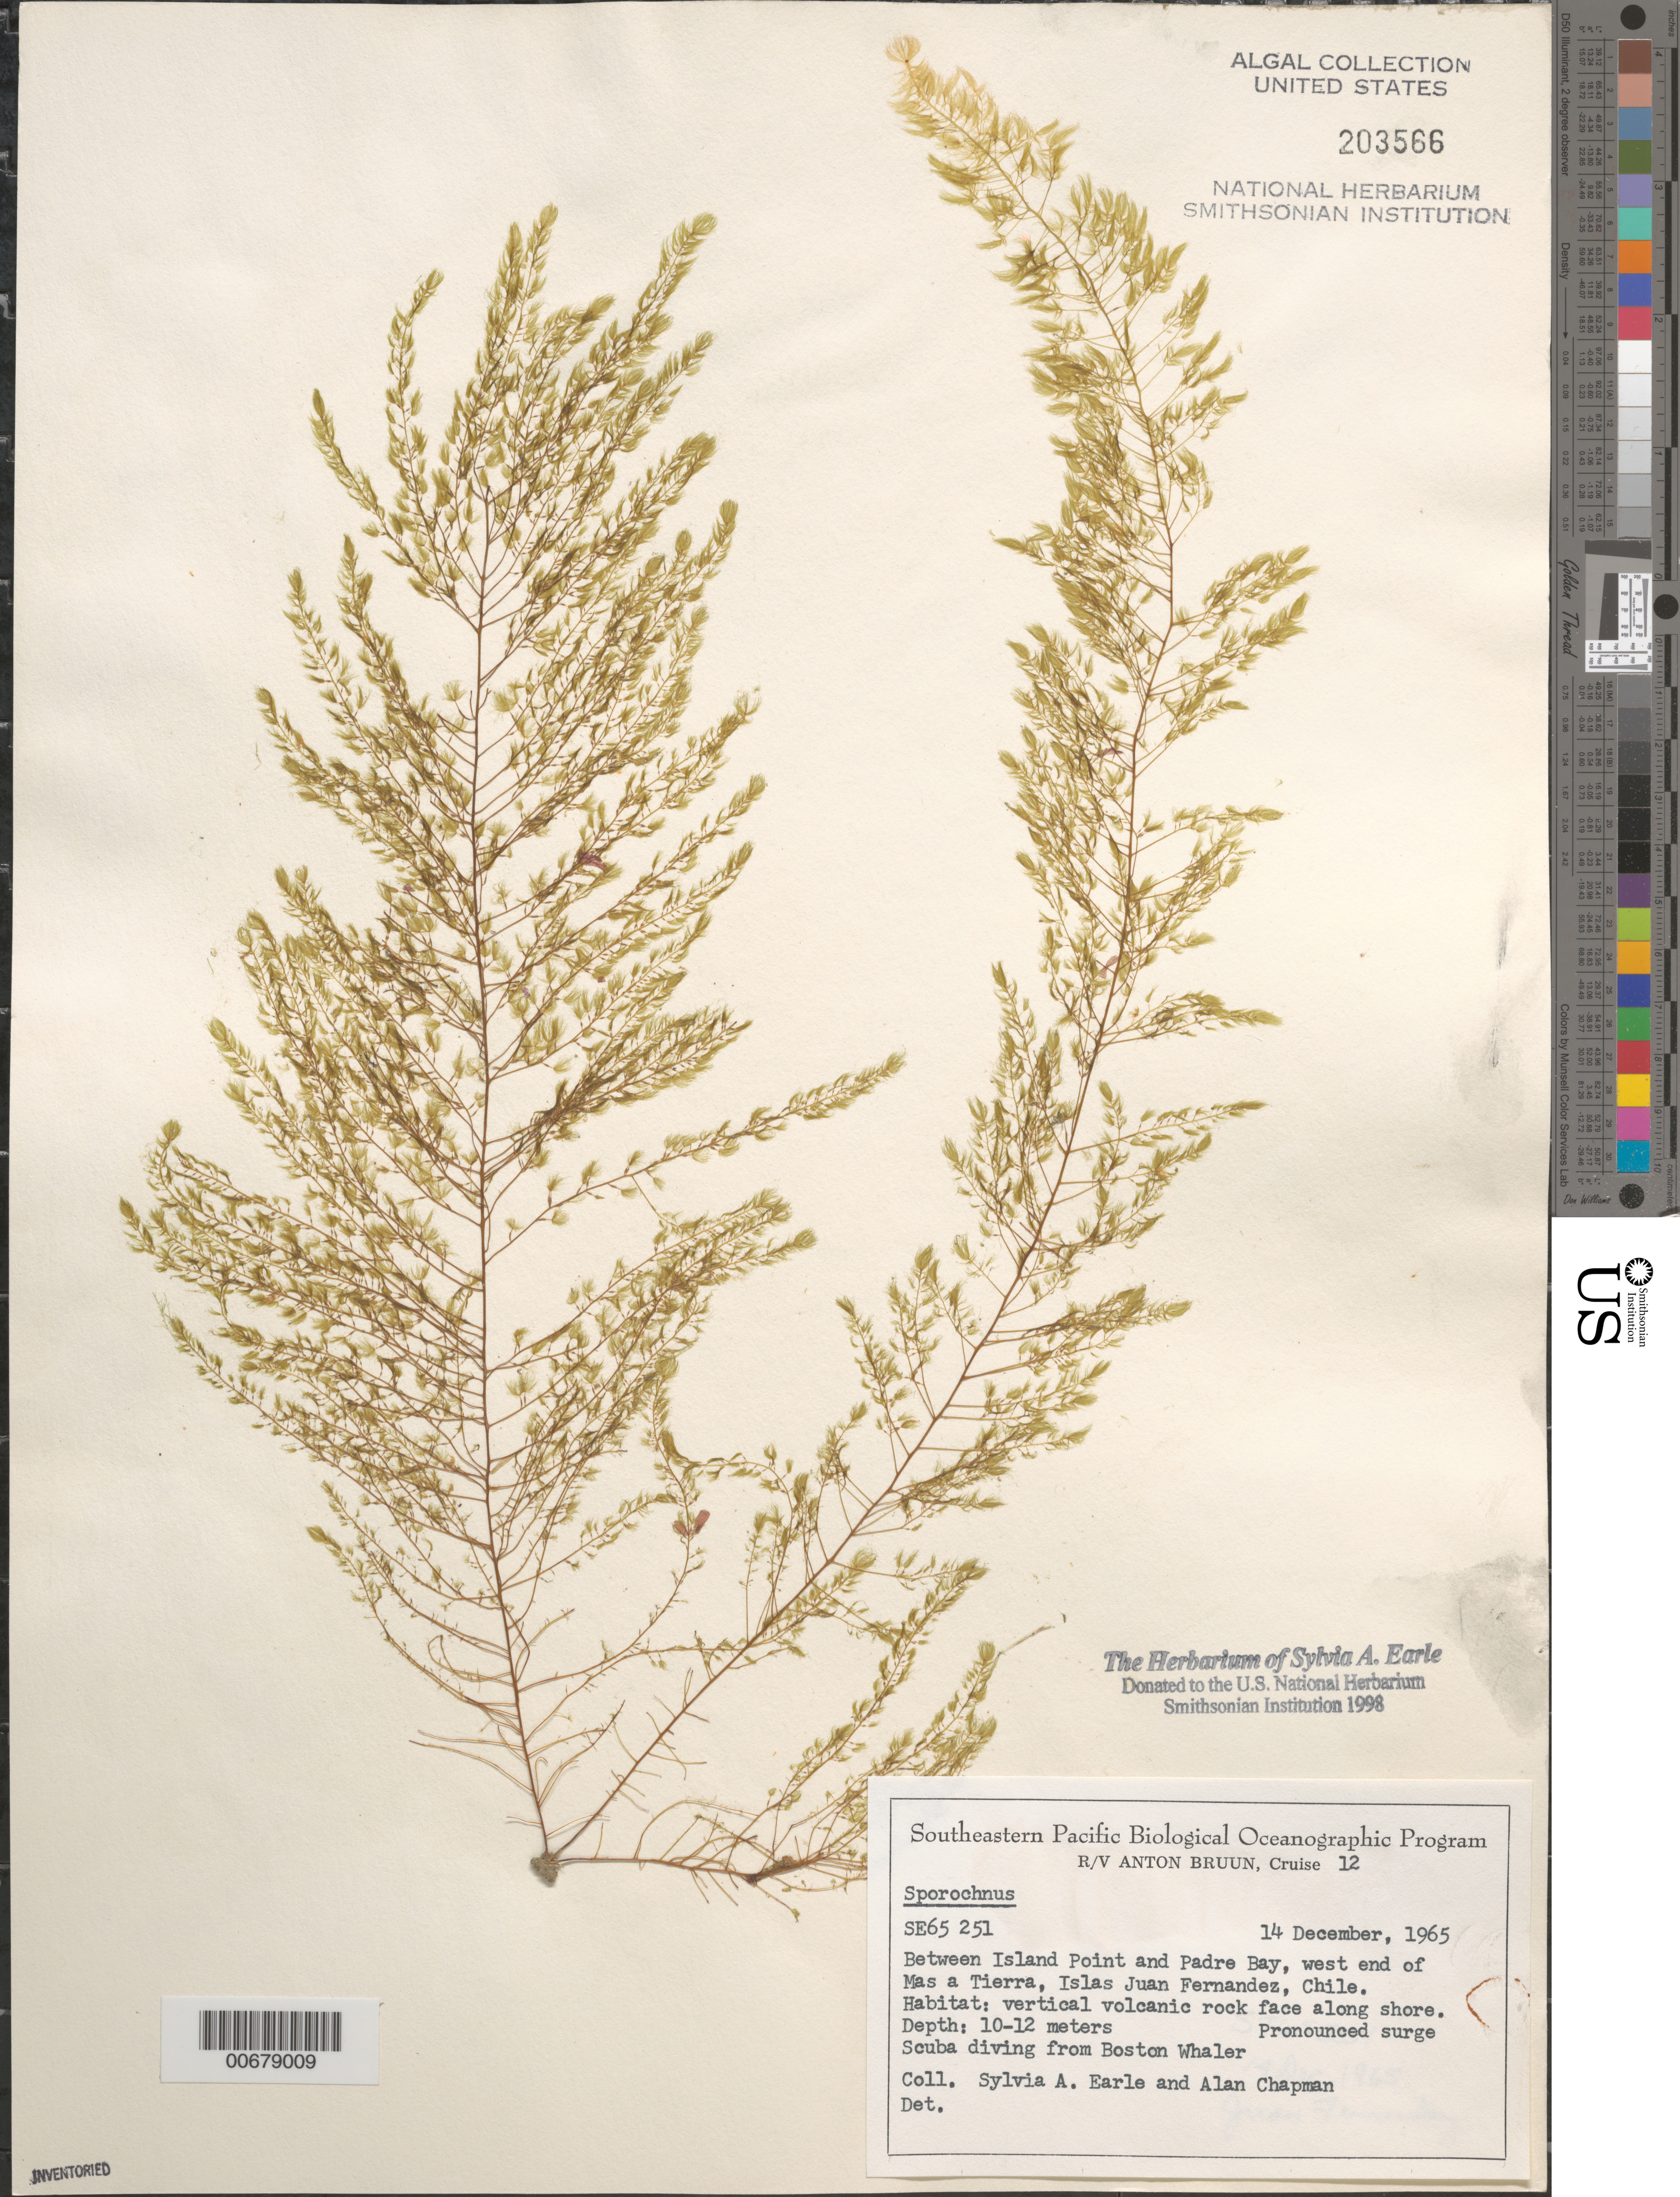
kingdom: Chromista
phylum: Ochrophyta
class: Phaeophyceae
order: Sporochnales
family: Sporochnaceae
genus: Sporochnus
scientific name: Sporochnus sp.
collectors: S. A. Earle & A. Chapman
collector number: SE 65251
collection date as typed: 14 Dec 1965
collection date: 1965-12-14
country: Chile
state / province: Valparaíso (V)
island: Isla Más a Tierra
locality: Between Island Point and Padre Bay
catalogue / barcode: US 203566